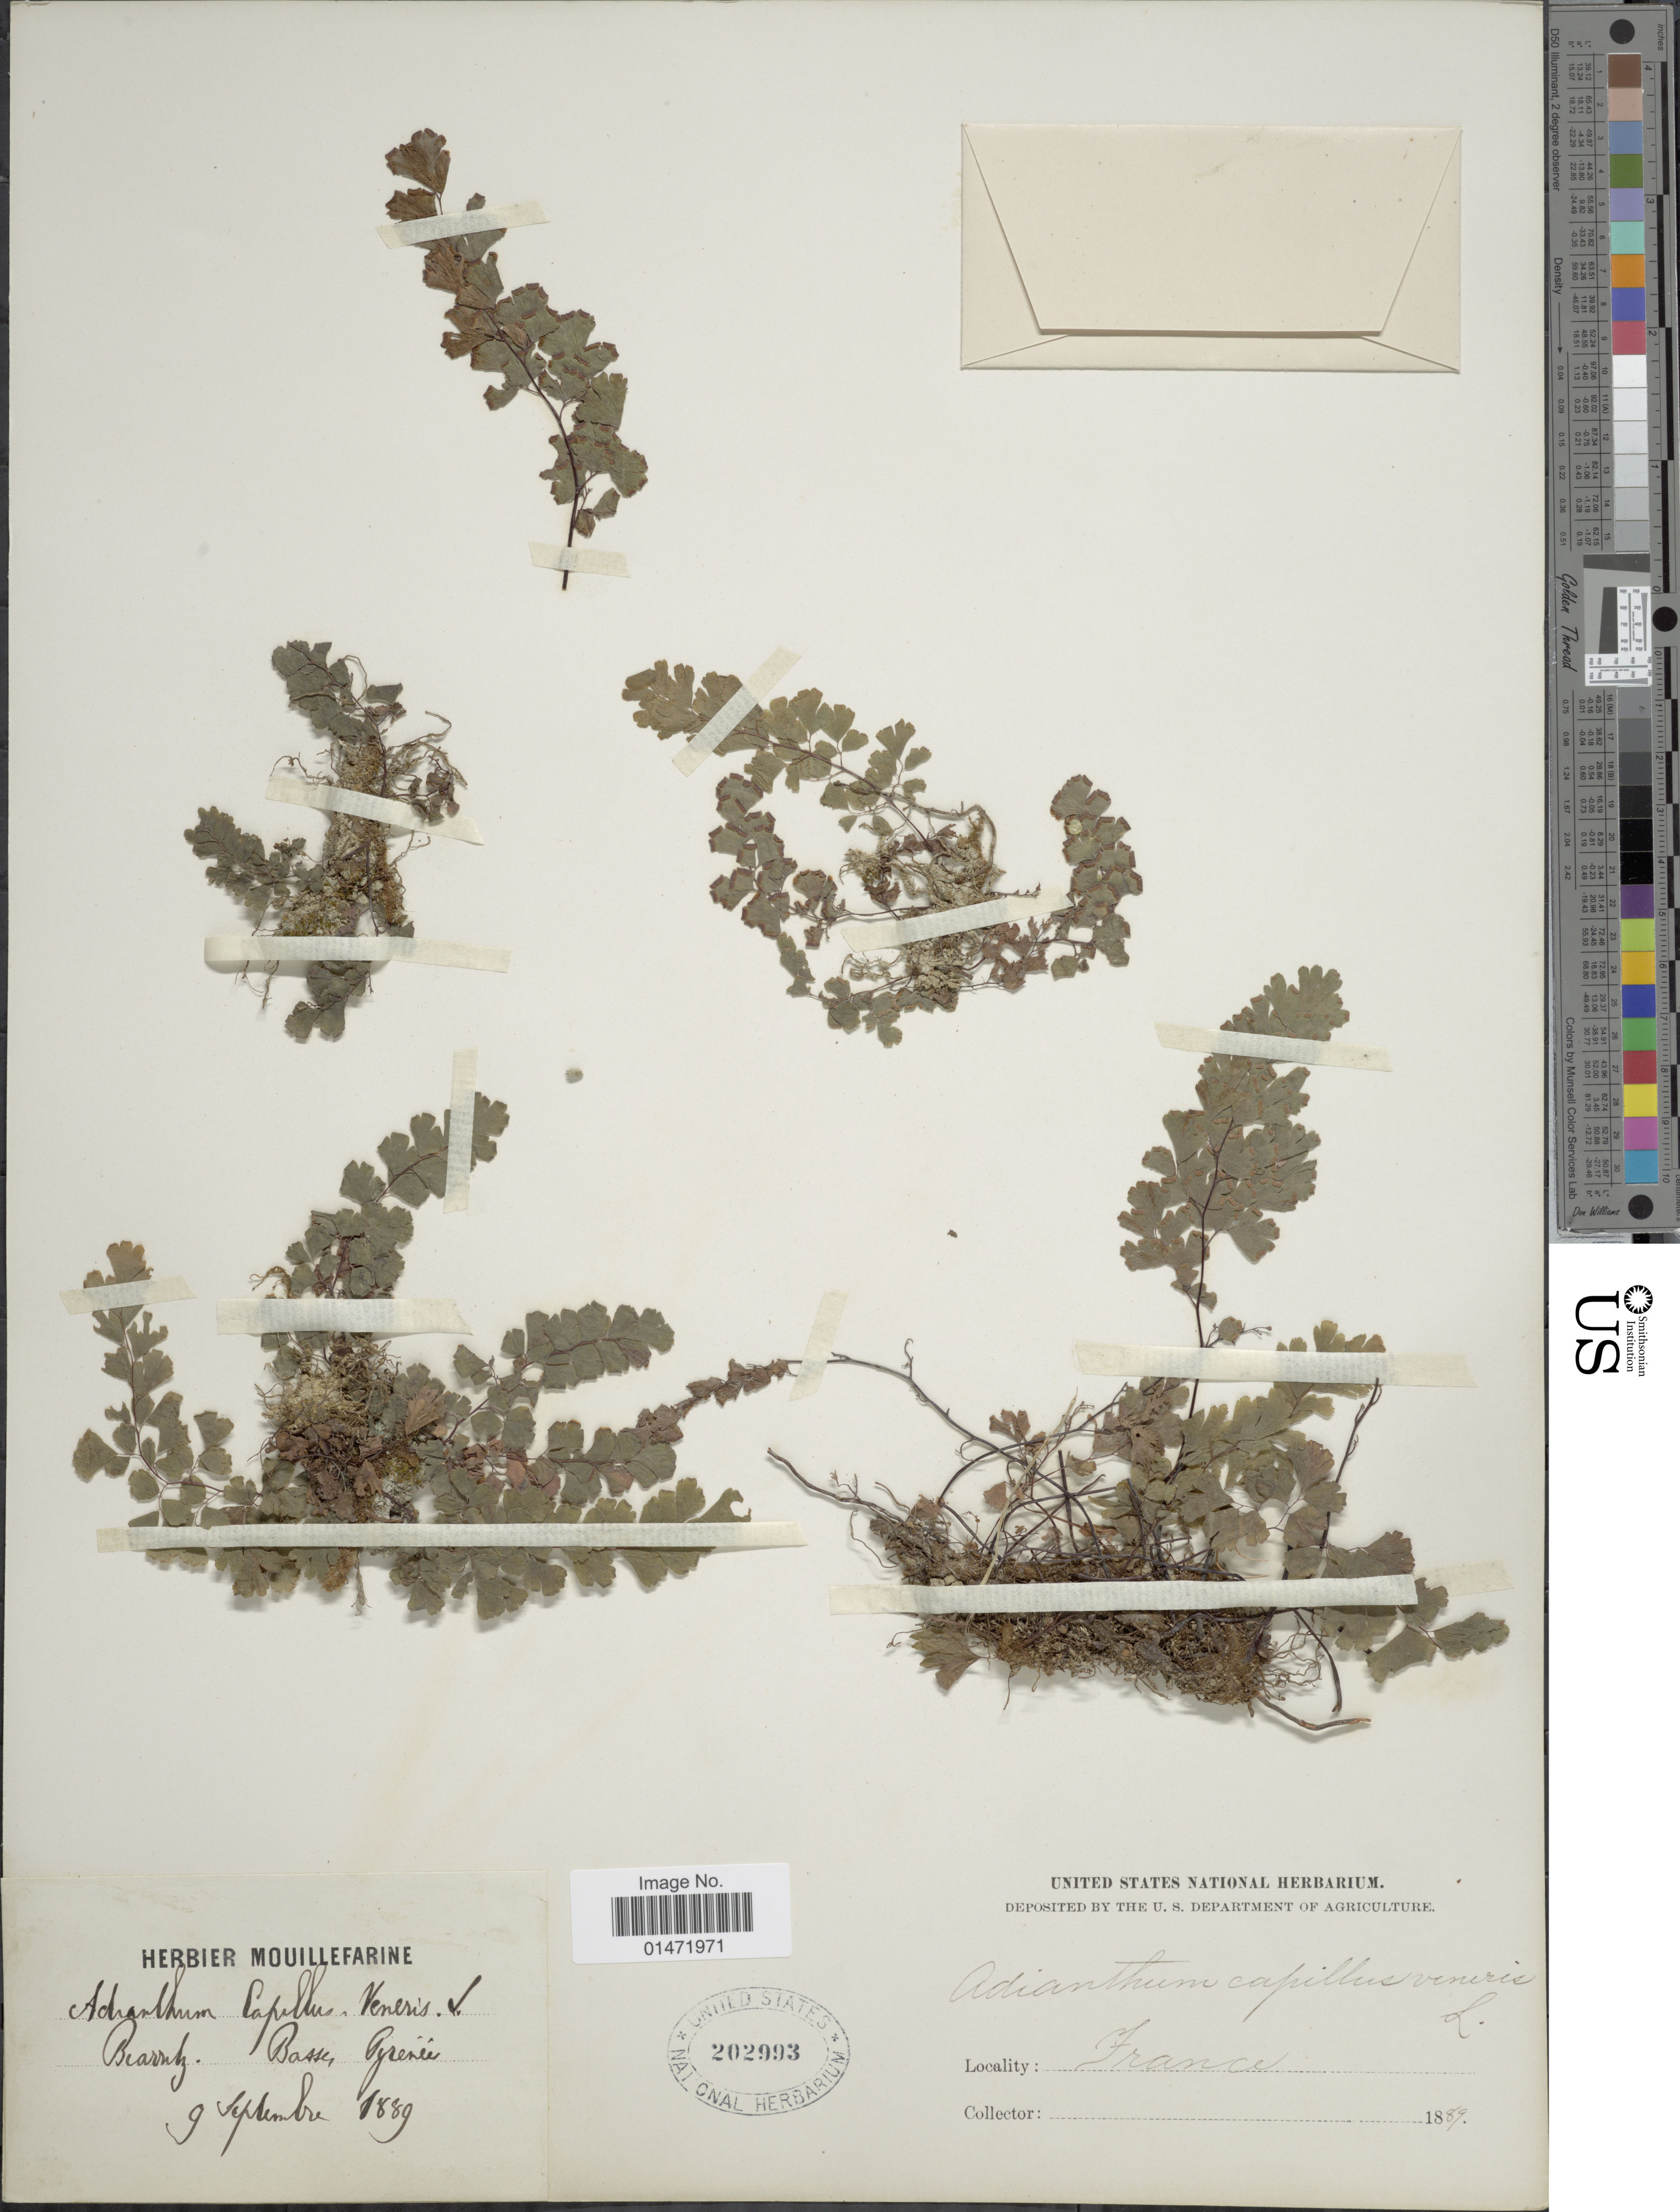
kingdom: Plantae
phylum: Tracheophyta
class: Polypodiopsida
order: Polypodiales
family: Pteridaceae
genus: Adiantum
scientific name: Adiantum capillus-veneris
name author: L.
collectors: ex herb. Mouillefarine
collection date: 1889-09-09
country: France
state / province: Nouvelle-Aquitaine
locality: Biarritz, Basses Pyrénées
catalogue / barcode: US 202993